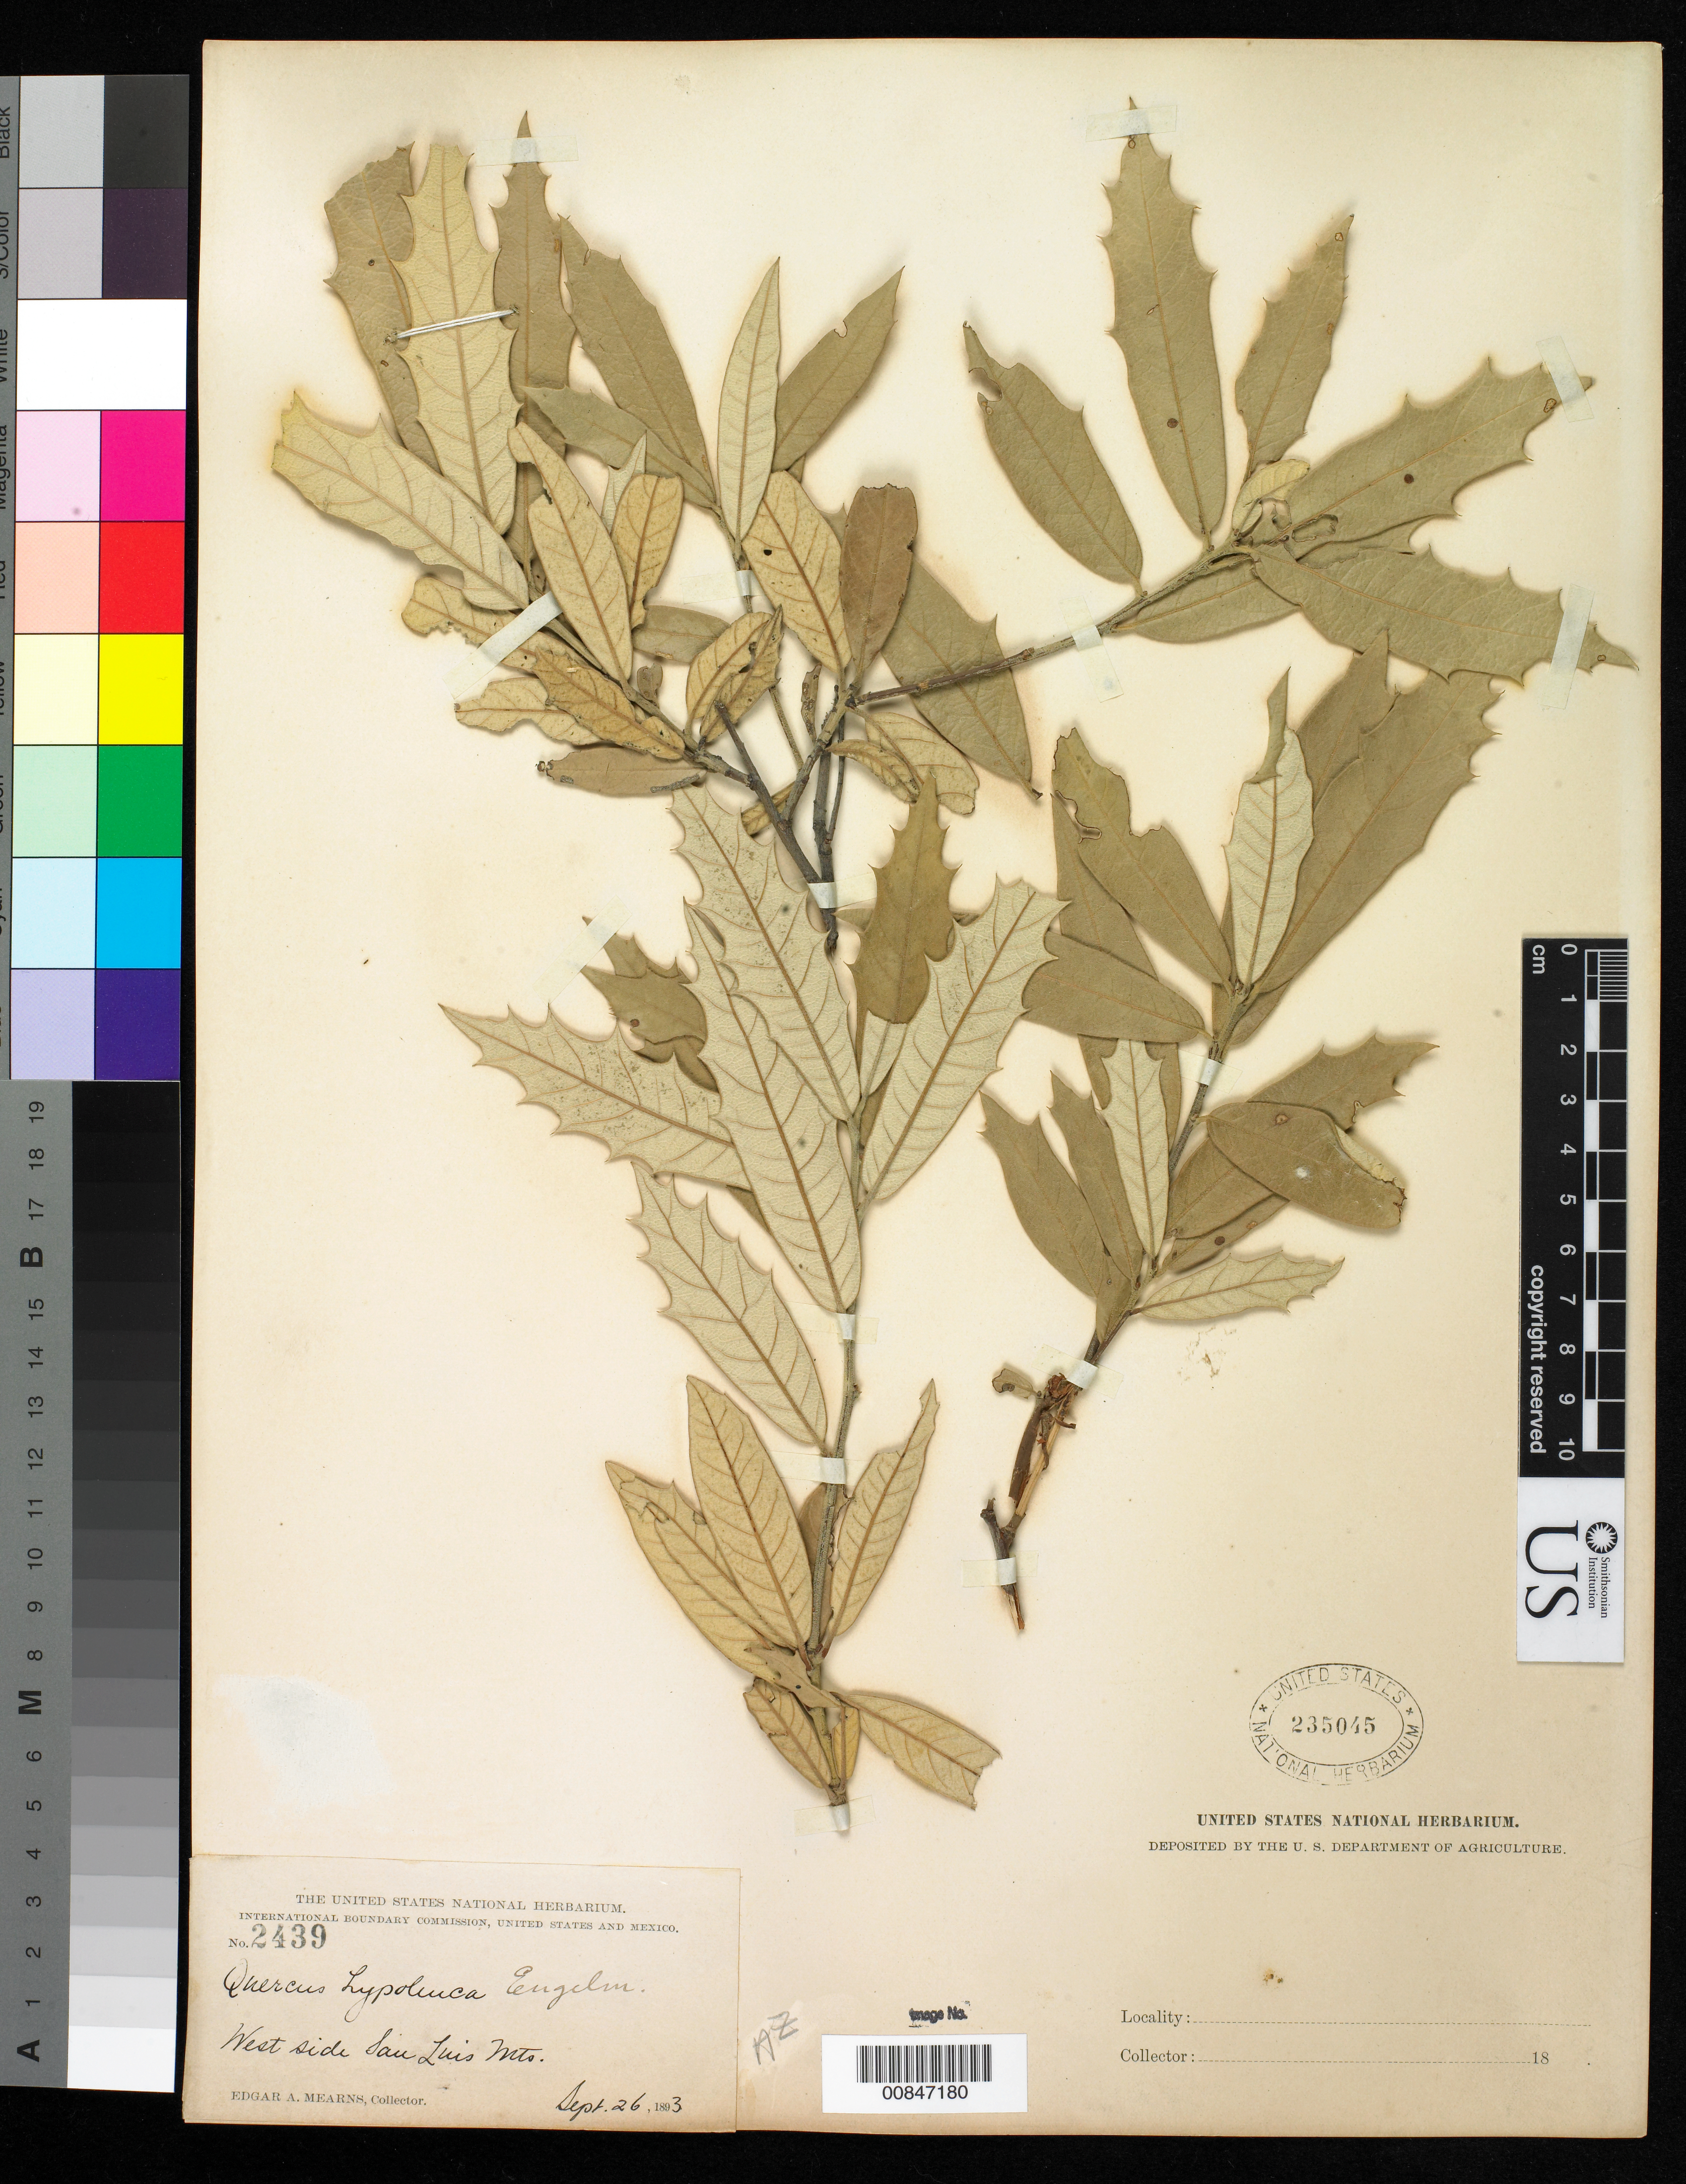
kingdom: Plantae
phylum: Tracheophyta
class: Magnoliopsida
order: Fagales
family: Fagaceae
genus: Quercus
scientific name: Quercus hypoleucoides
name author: A. Camus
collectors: E. A. Mearns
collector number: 2439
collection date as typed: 26 Sep 1893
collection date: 1893-09-26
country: United States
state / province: Arizona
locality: West side San Luis Mts., Mexican boundary line.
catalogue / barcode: US 235045